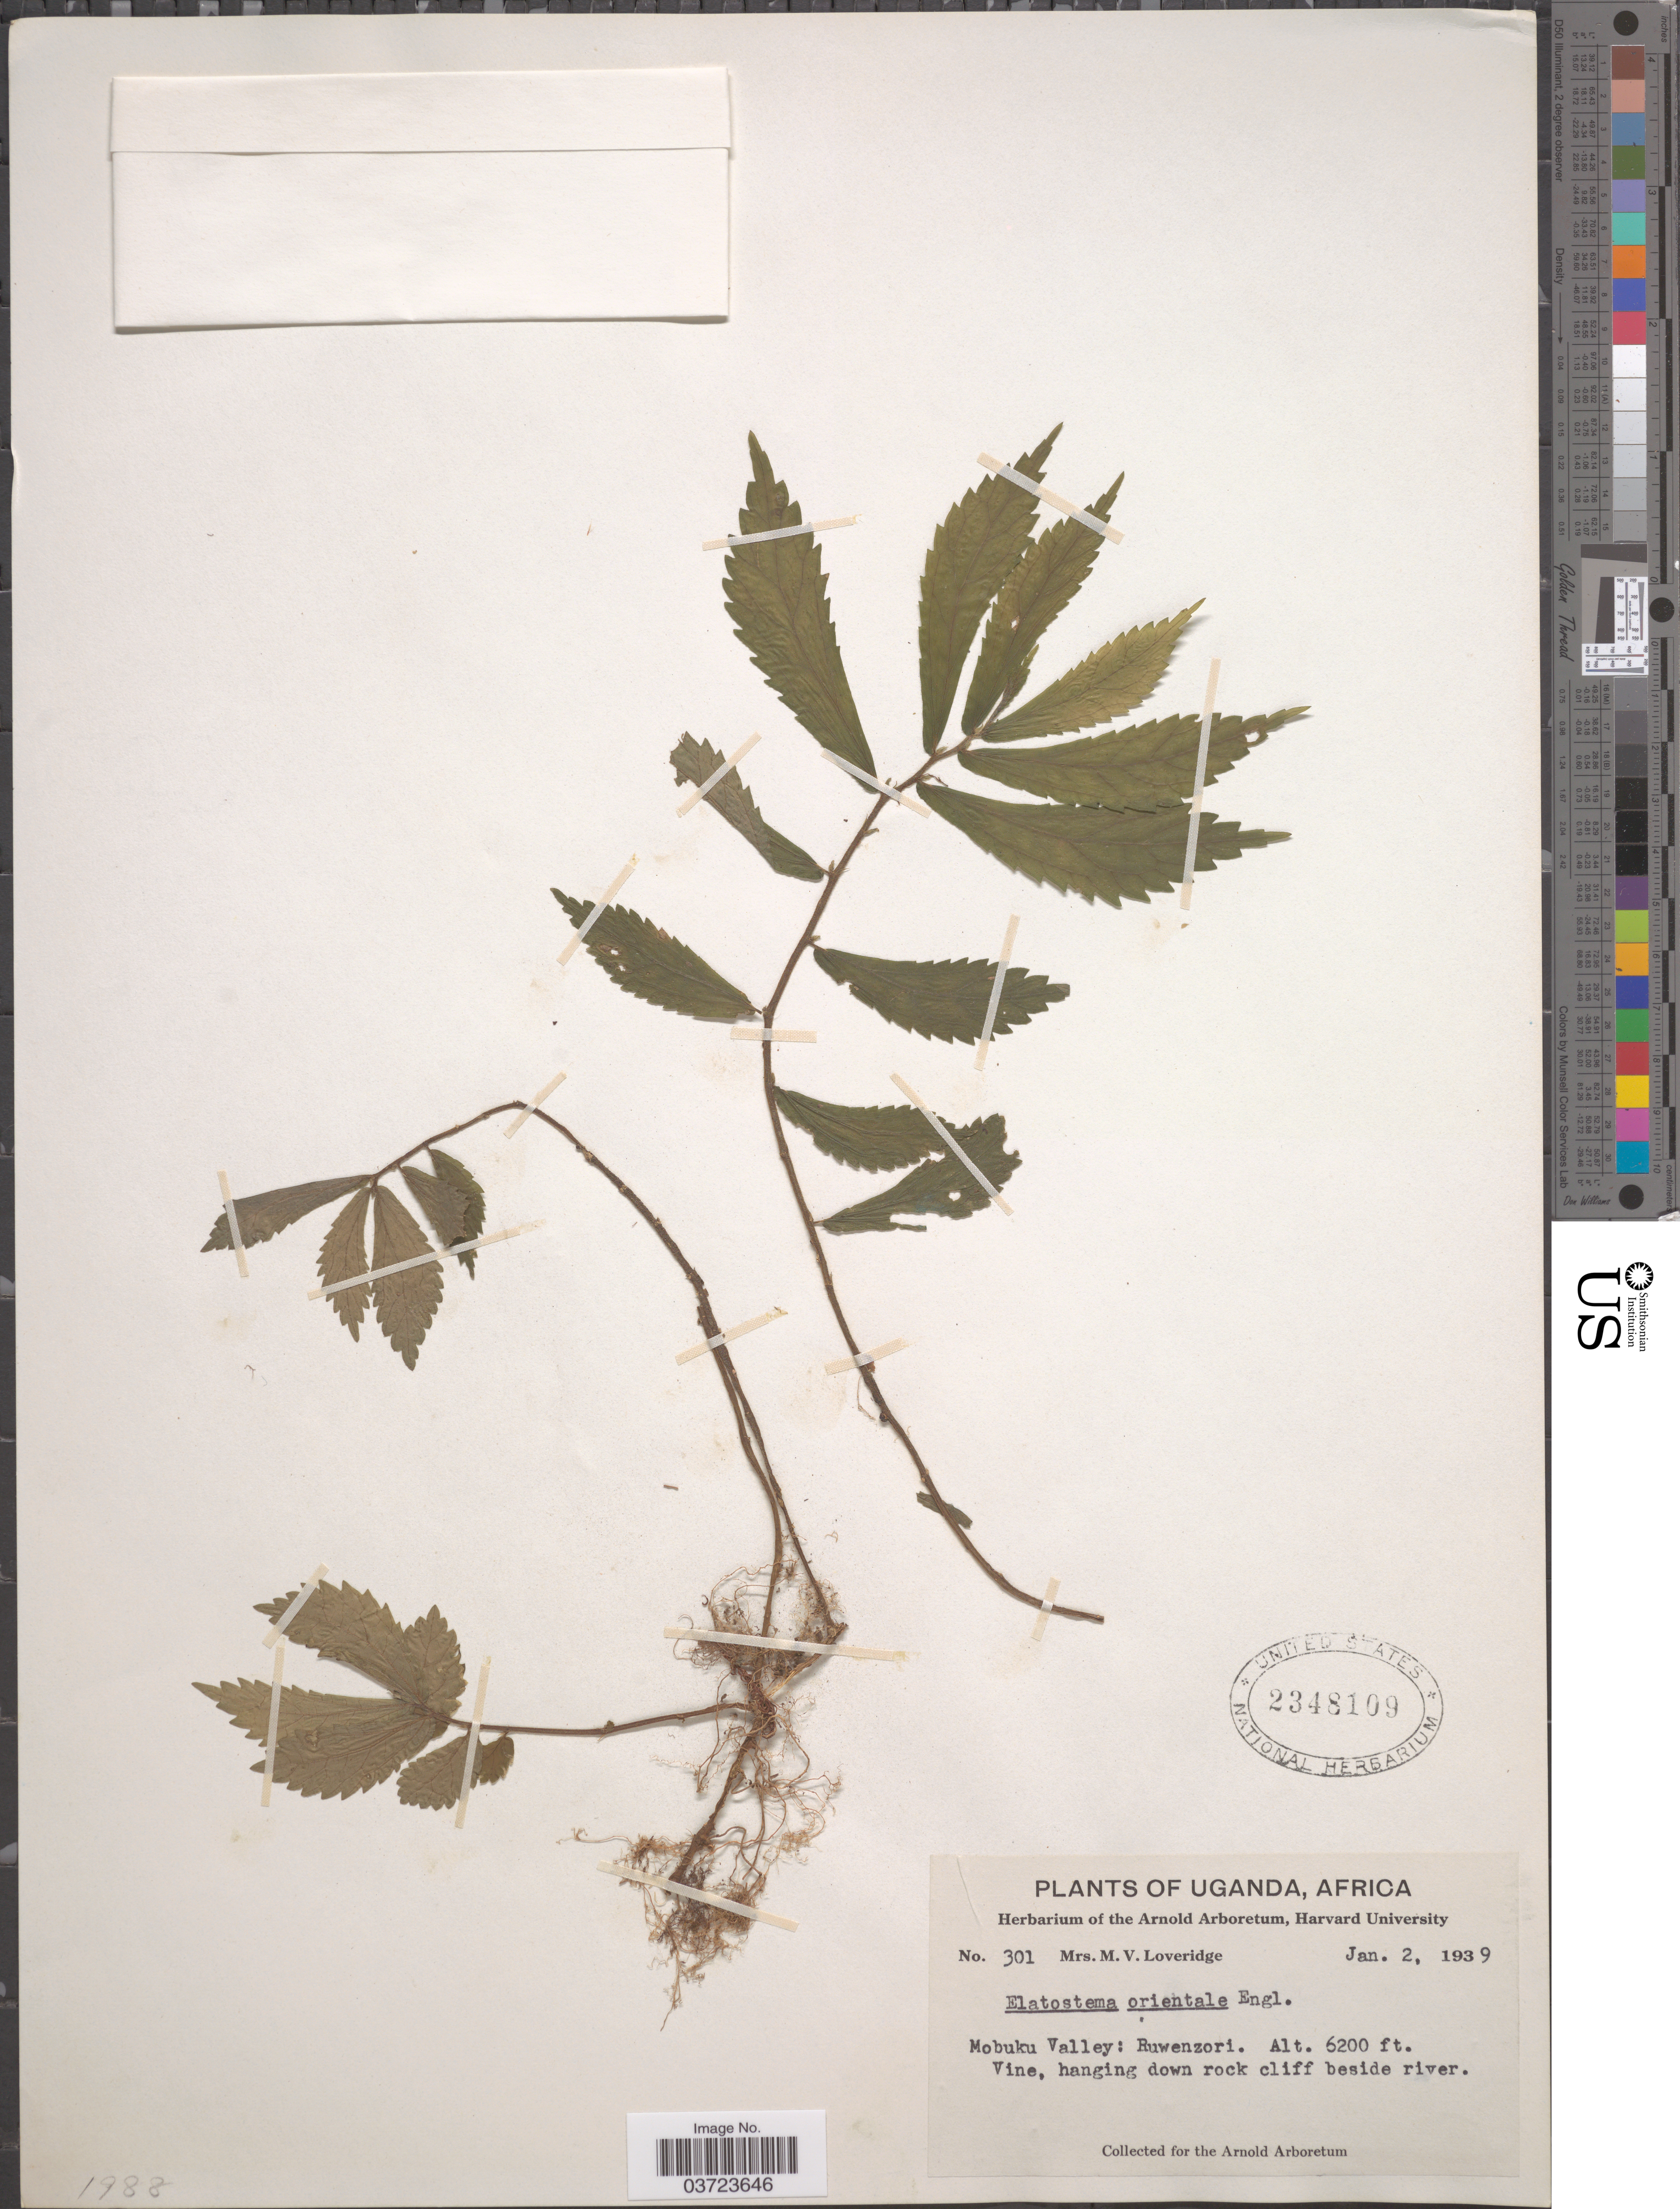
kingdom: Plantae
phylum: Tracheophyta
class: Magnoliopsida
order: Rosales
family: Urticaceae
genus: Elatostema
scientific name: Elatostema orientale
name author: Engl.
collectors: M. Loveridge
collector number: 301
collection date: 1939-01-02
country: Uganda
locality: Mobuku Valley: Ruwenzori.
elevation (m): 1890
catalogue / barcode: US 2348109